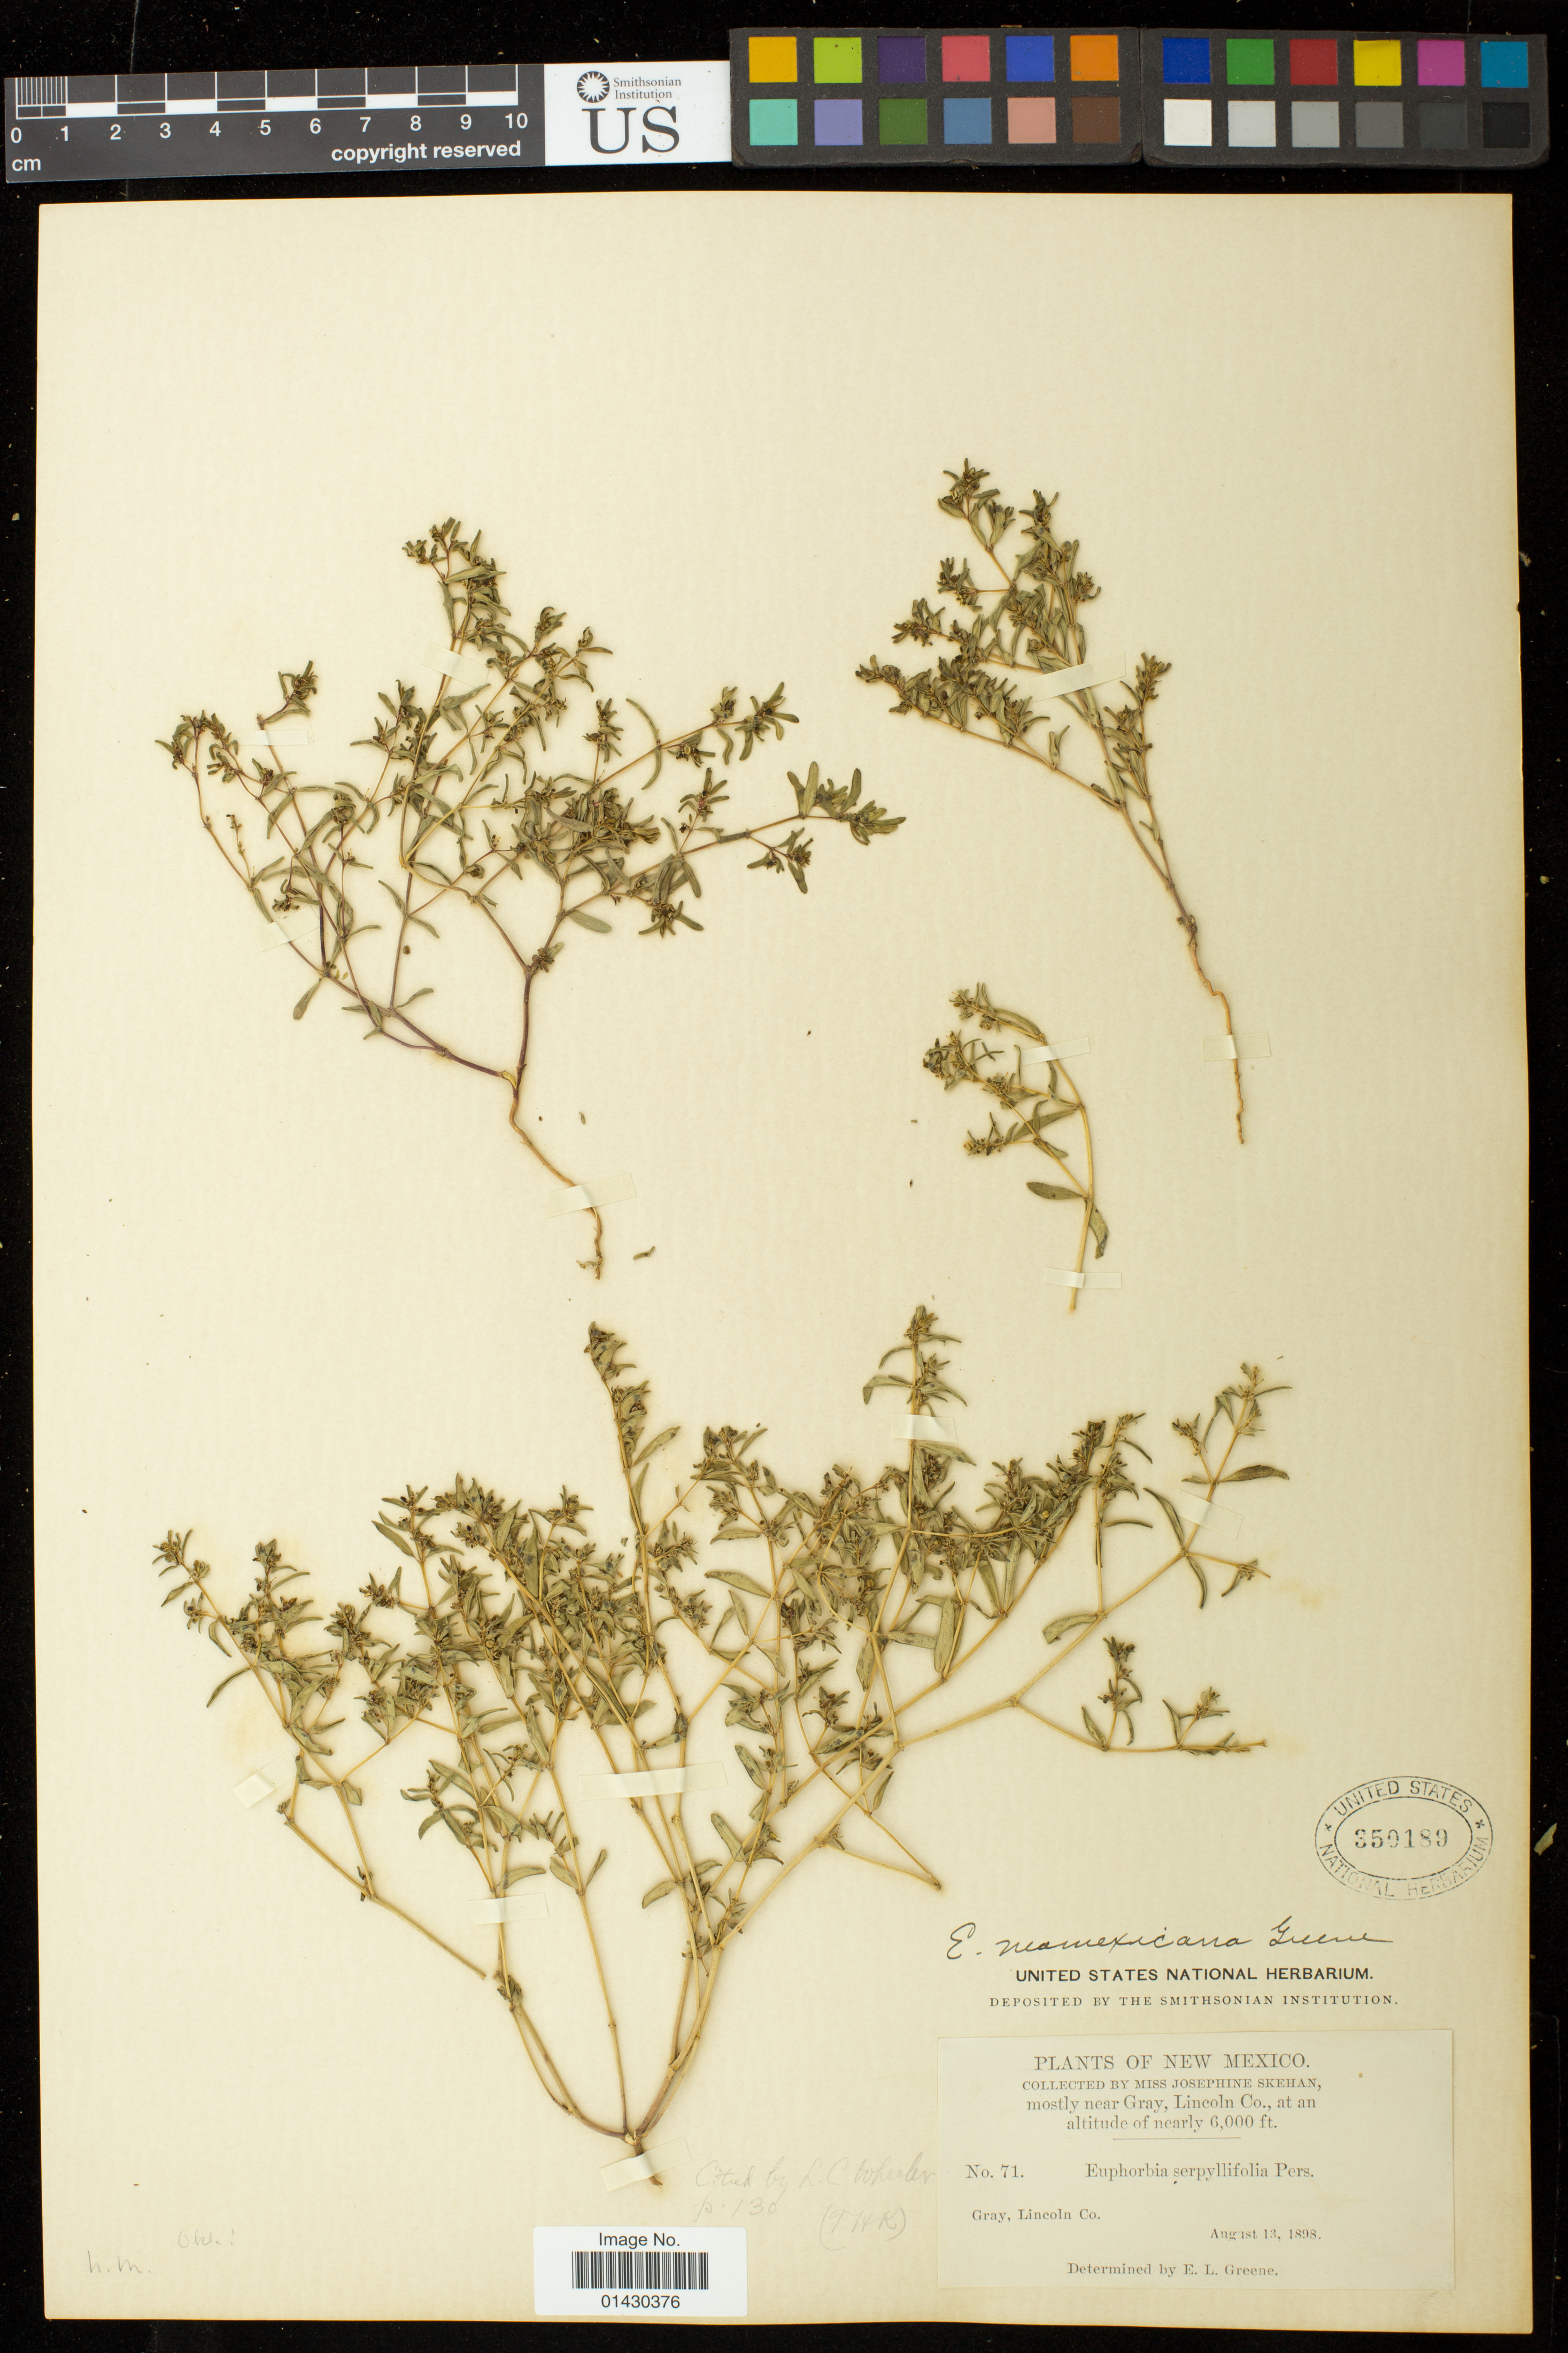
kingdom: Plantae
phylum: Tracheophyta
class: Magnoliopsida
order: Malpighiales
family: Euphorbiaceae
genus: Euphorbia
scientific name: Euphorbia serpillifolia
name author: Pers.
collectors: J. Skehan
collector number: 71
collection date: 1898-08-13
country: United States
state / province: New Mexico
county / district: Lincoln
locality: Gray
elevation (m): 1829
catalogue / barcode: US 359189